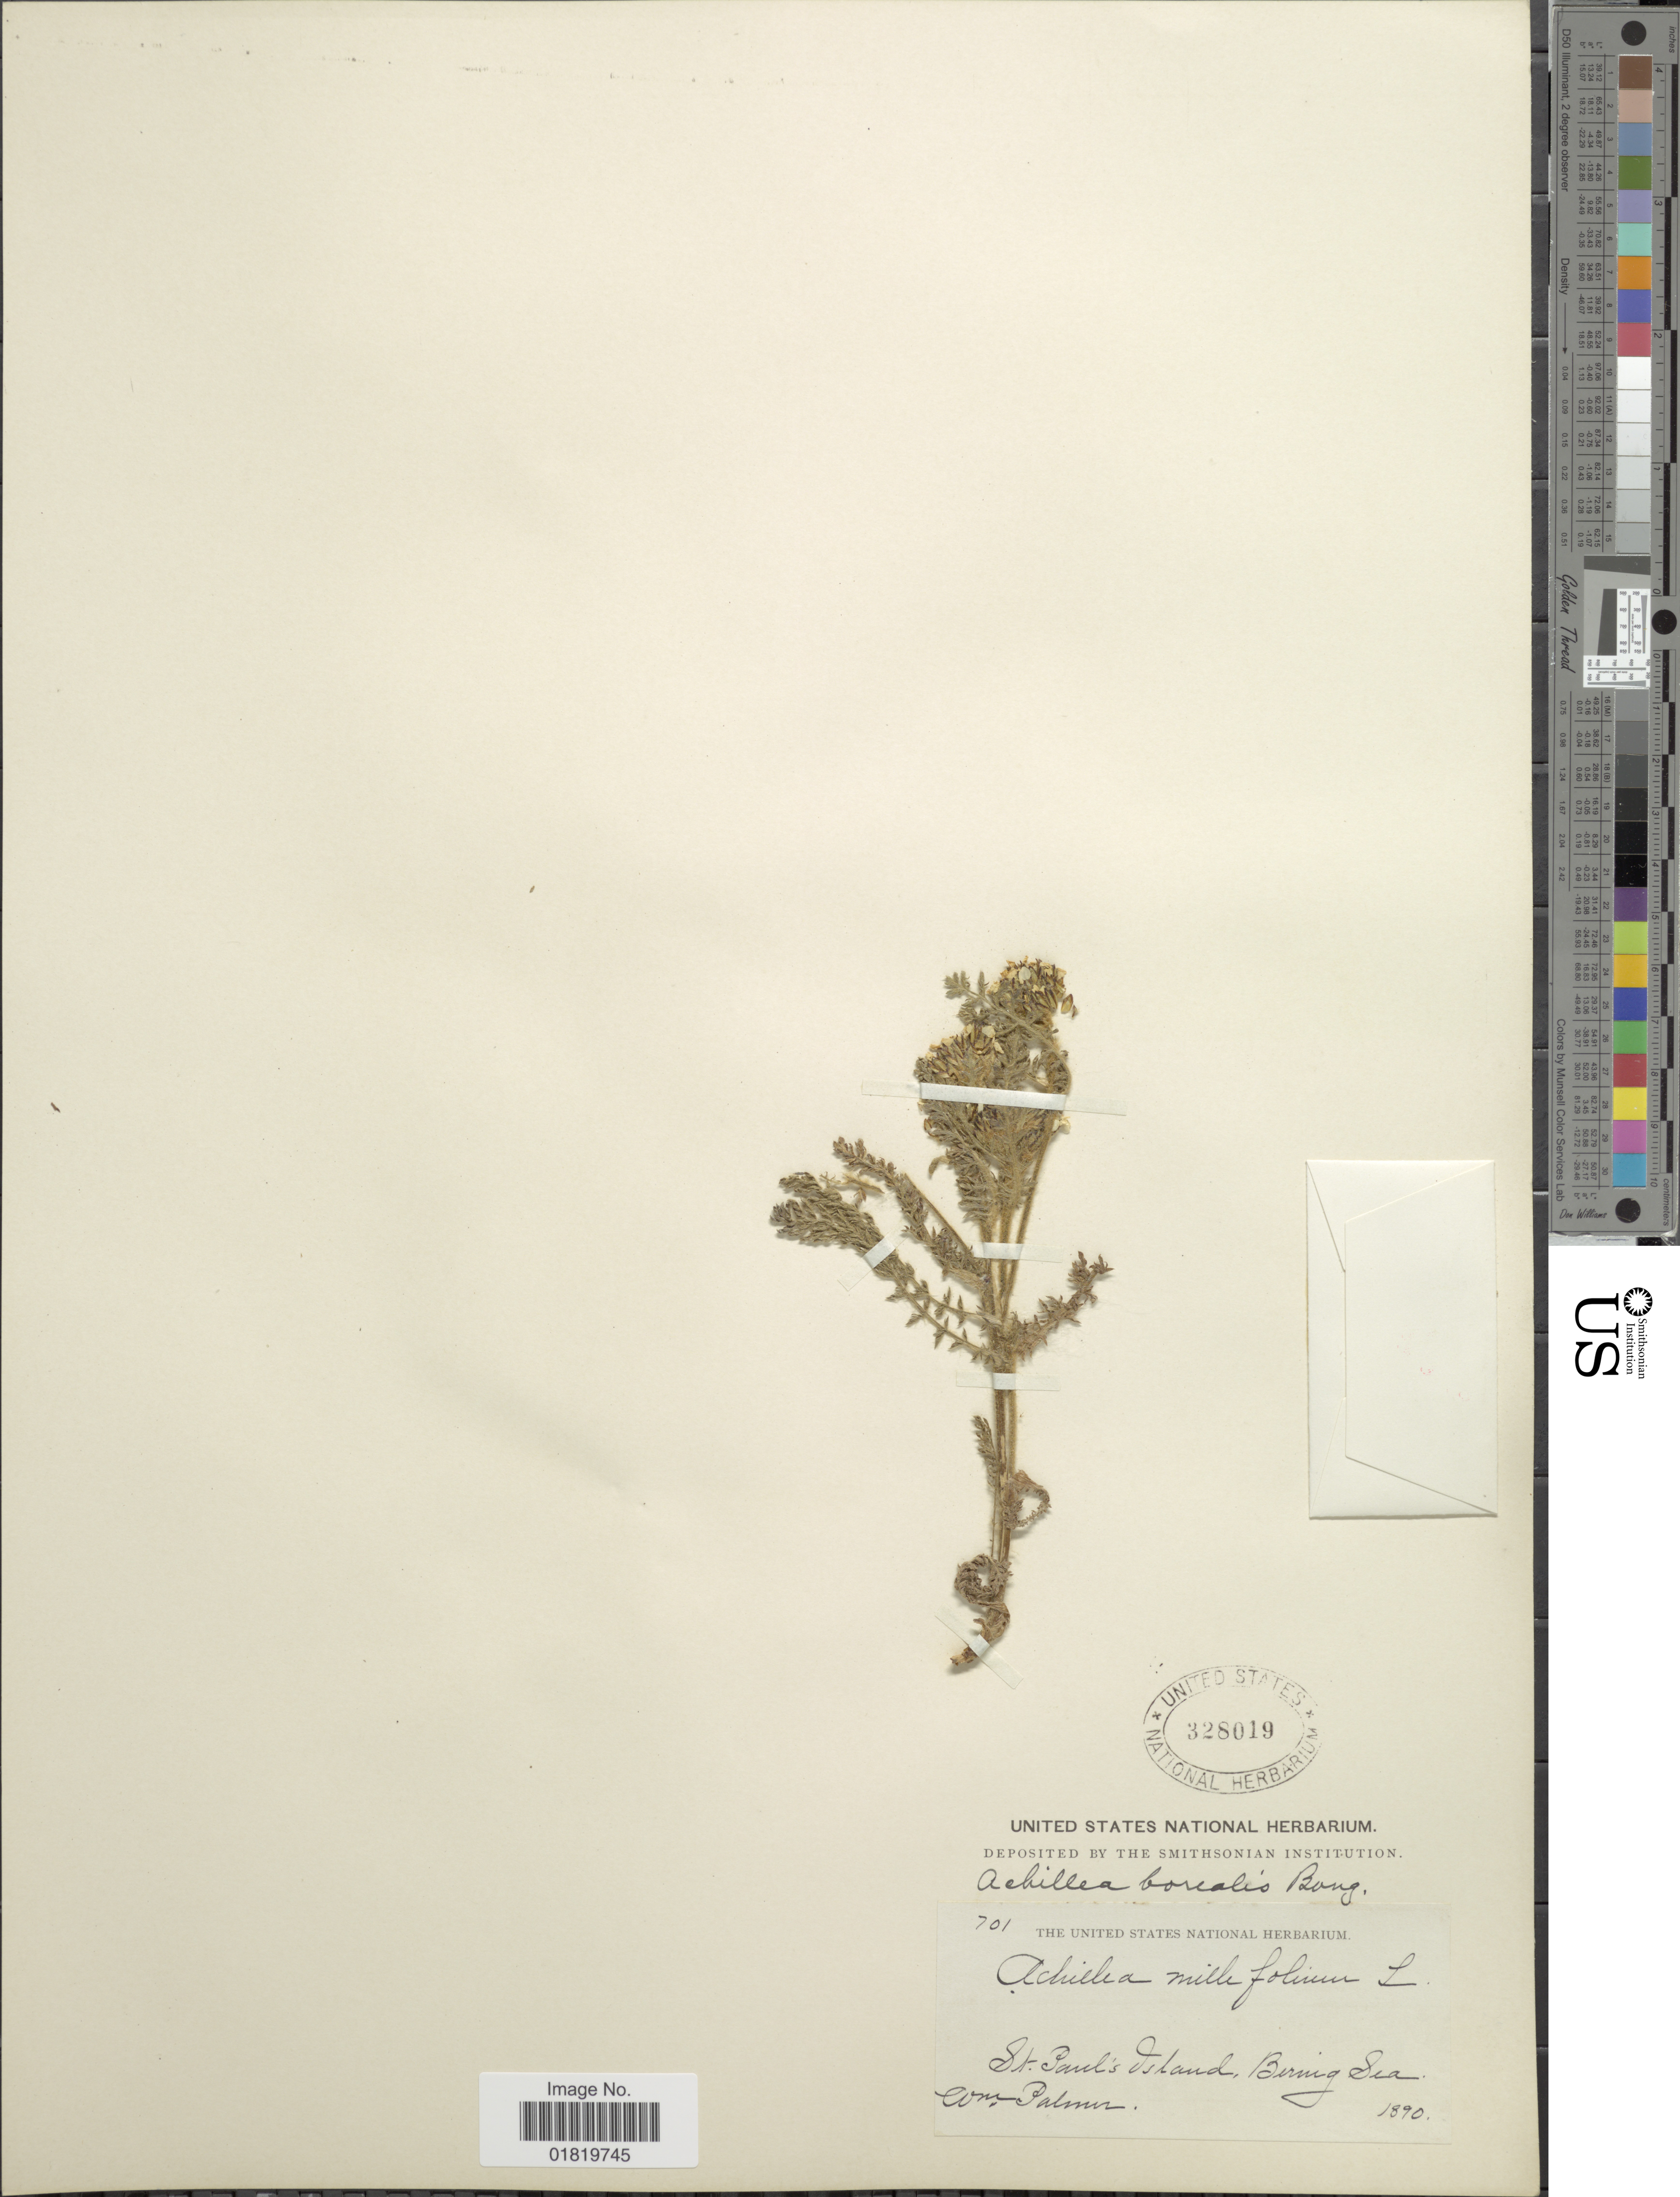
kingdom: Plantae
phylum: Tracheophyta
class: Magnoliopsida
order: Asterales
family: Asteraceae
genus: Achillea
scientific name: Achillea borealis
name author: Bong.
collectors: W. Palmer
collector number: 701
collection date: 1890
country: United States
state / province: Alaska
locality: St. Paul's Island, Bermig Sea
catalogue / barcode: US 328019